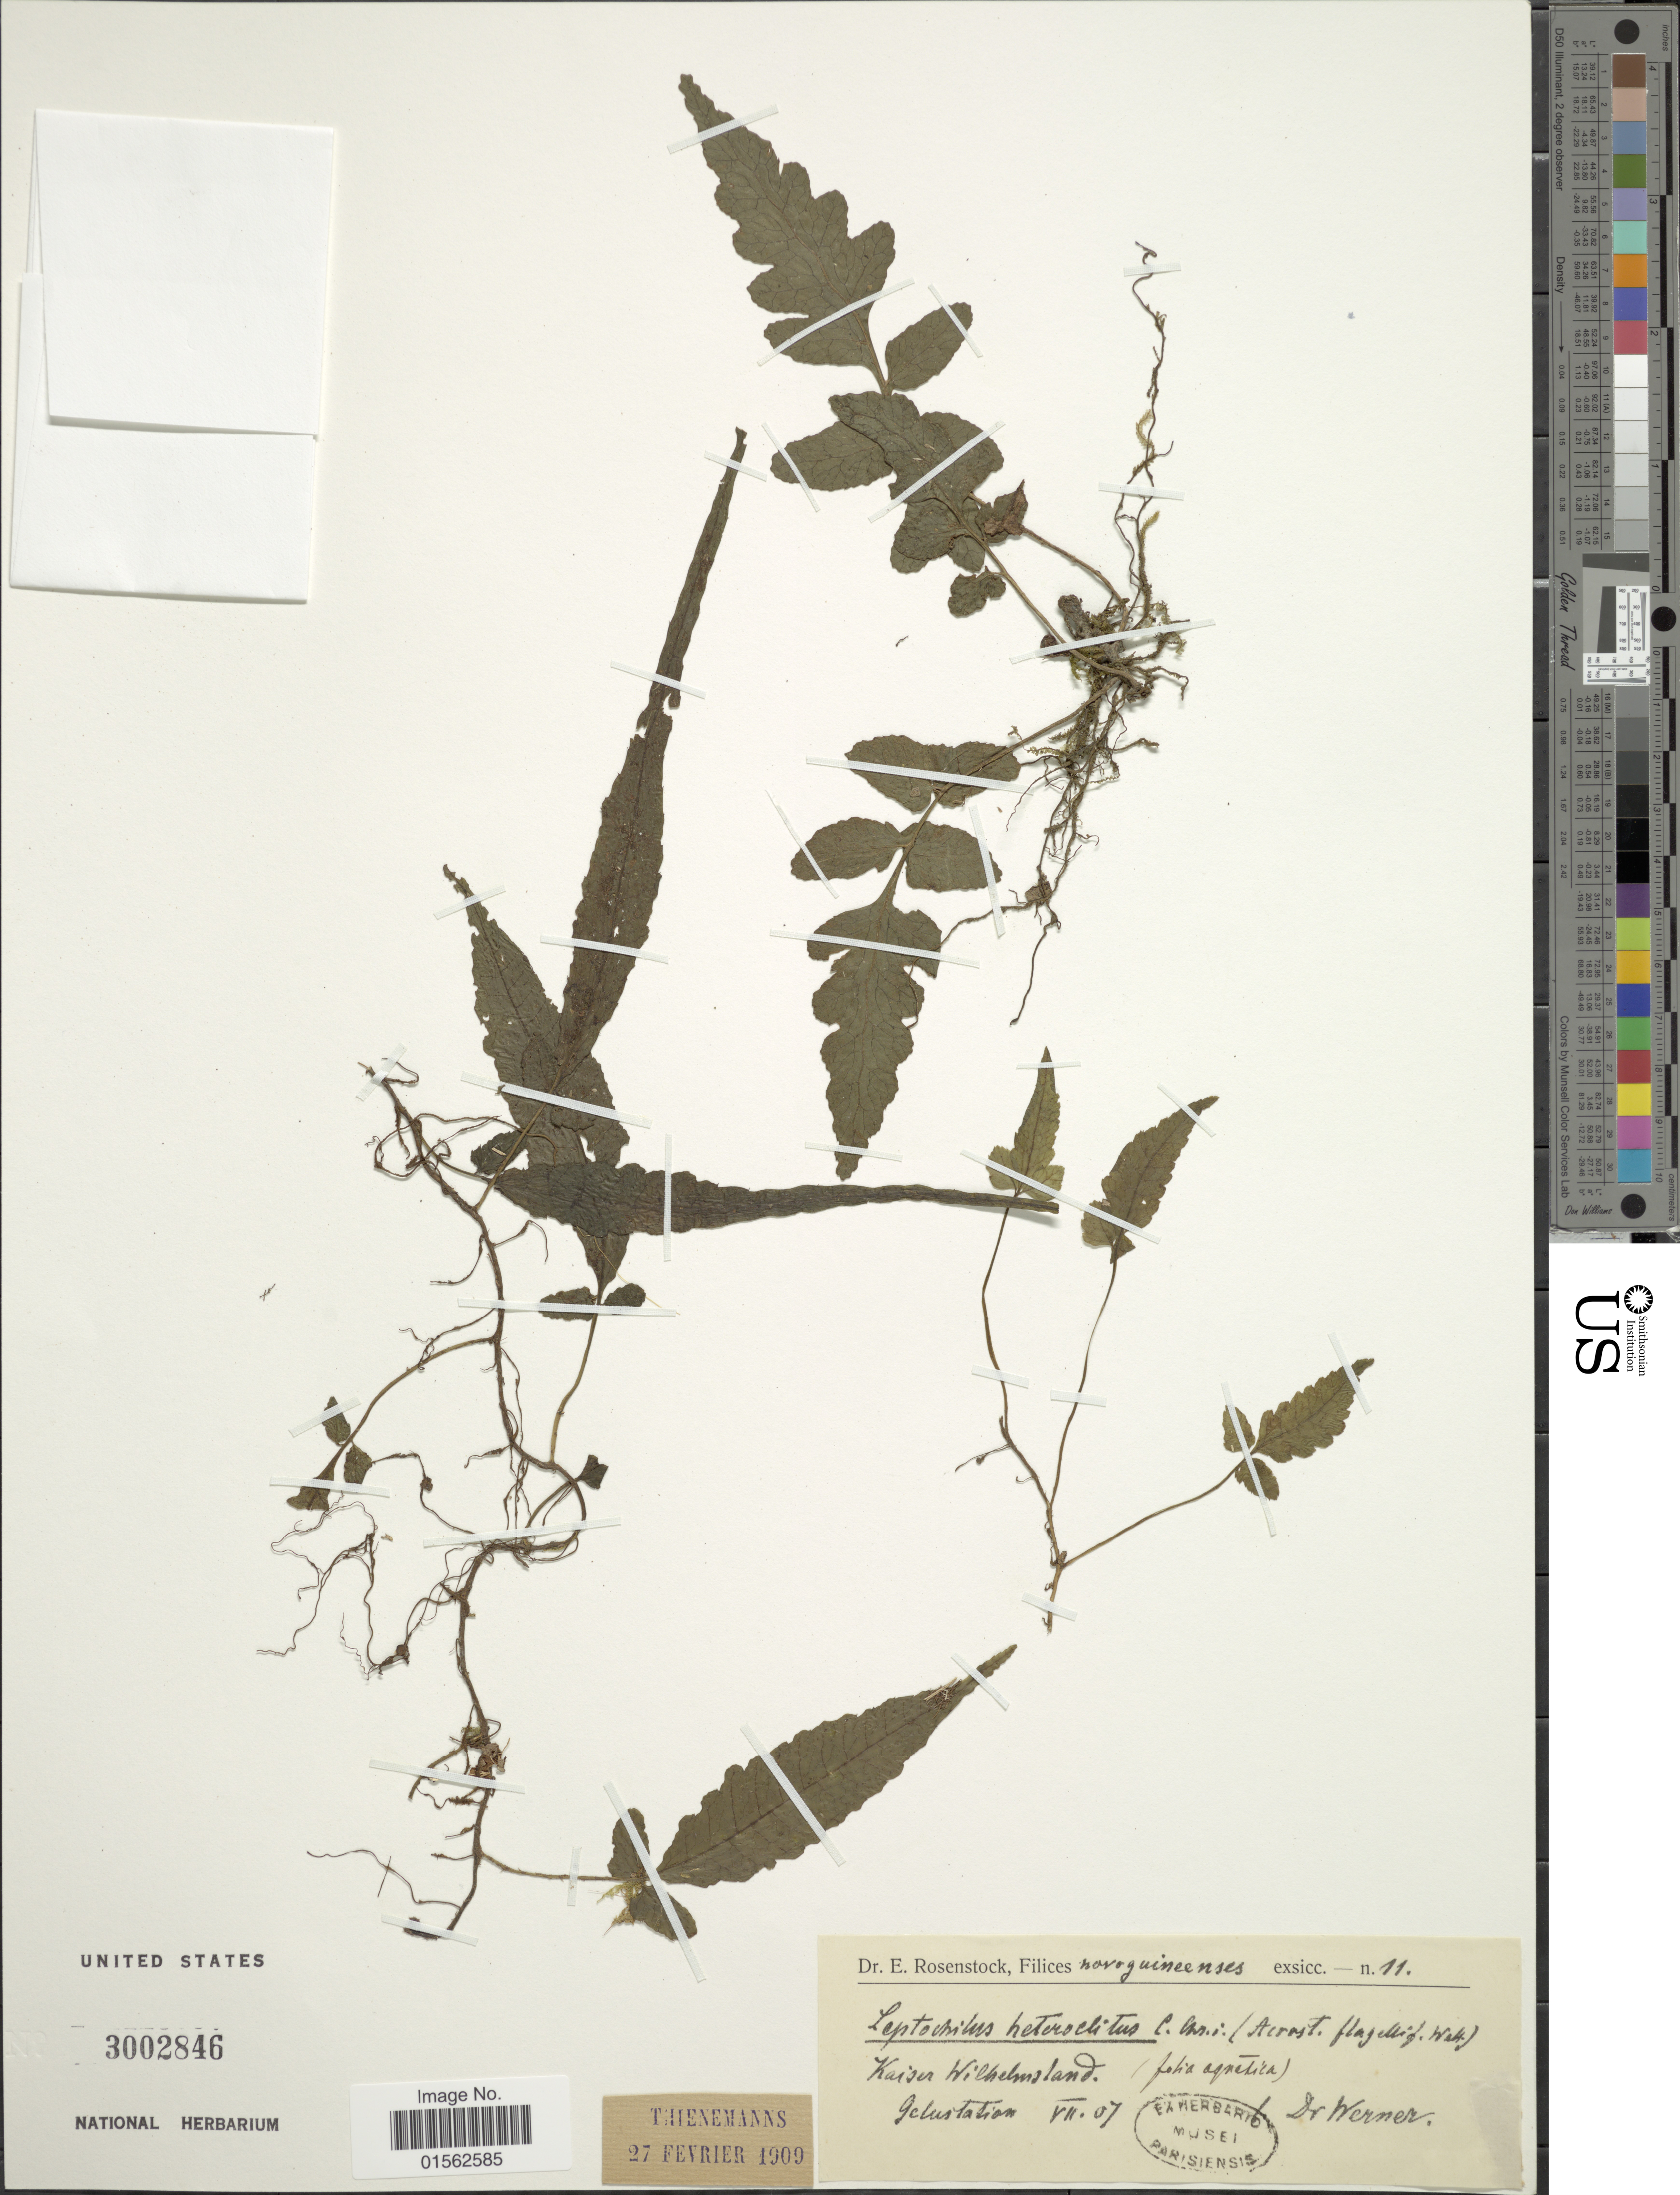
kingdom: Plantae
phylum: Tracheophyta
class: Polypodiopsida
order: Polypodiales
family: Dryopteridaceae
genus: Bolbitis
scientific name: Bolbitis sp.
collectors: -. Werner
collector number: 11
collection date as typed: Transcribed d/m/y: /7/7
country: Papua New Guinea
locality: Novo Guineenses, Kaiser Wilhelmsland (fohia apnetica), Gelustation [interpreted]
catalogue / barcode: US 3002846